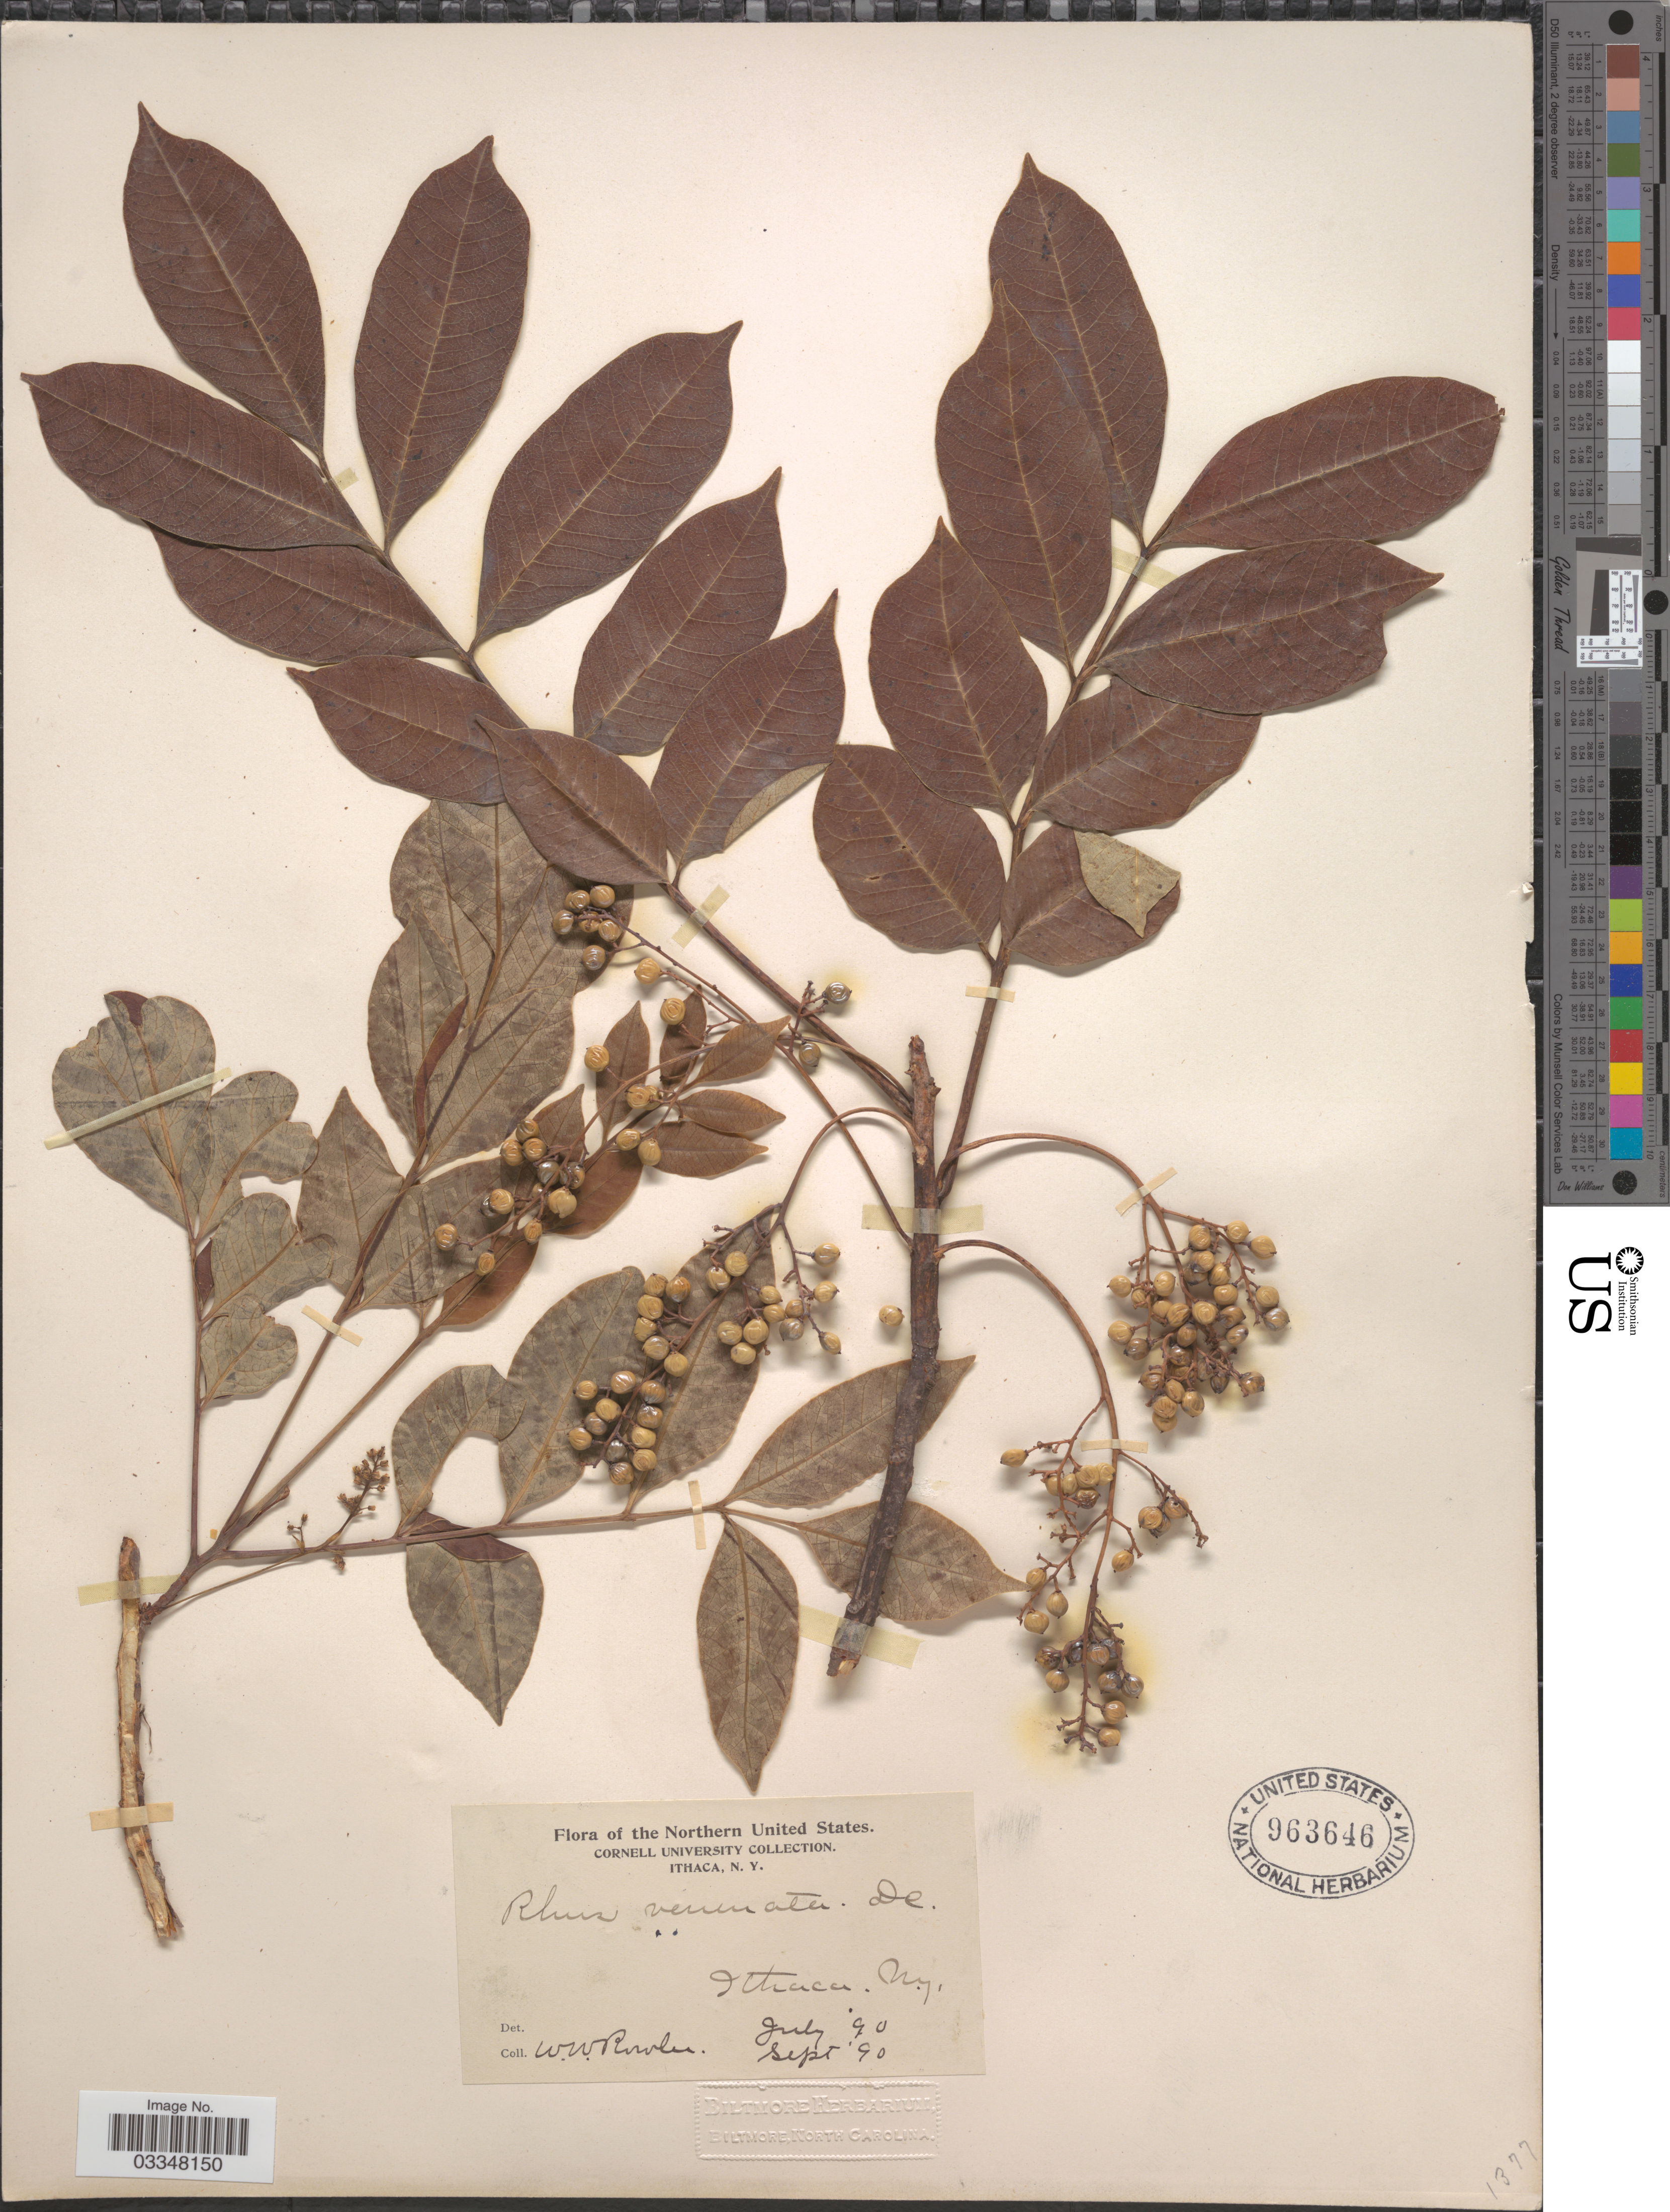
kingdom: Plantae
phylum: Tracheophyta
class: Magnoliopsida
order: Sapindales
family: Anacardiaceae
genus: Toxicodendron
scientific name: Toxicodendron vernix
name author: (L.) Kuntze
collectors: W. W. Rowlee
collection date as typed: Transcribed d/m/y: /7/90 to /9/90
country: United States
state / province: New York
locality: Northern United States. Ithaca.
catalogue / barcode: US 963646